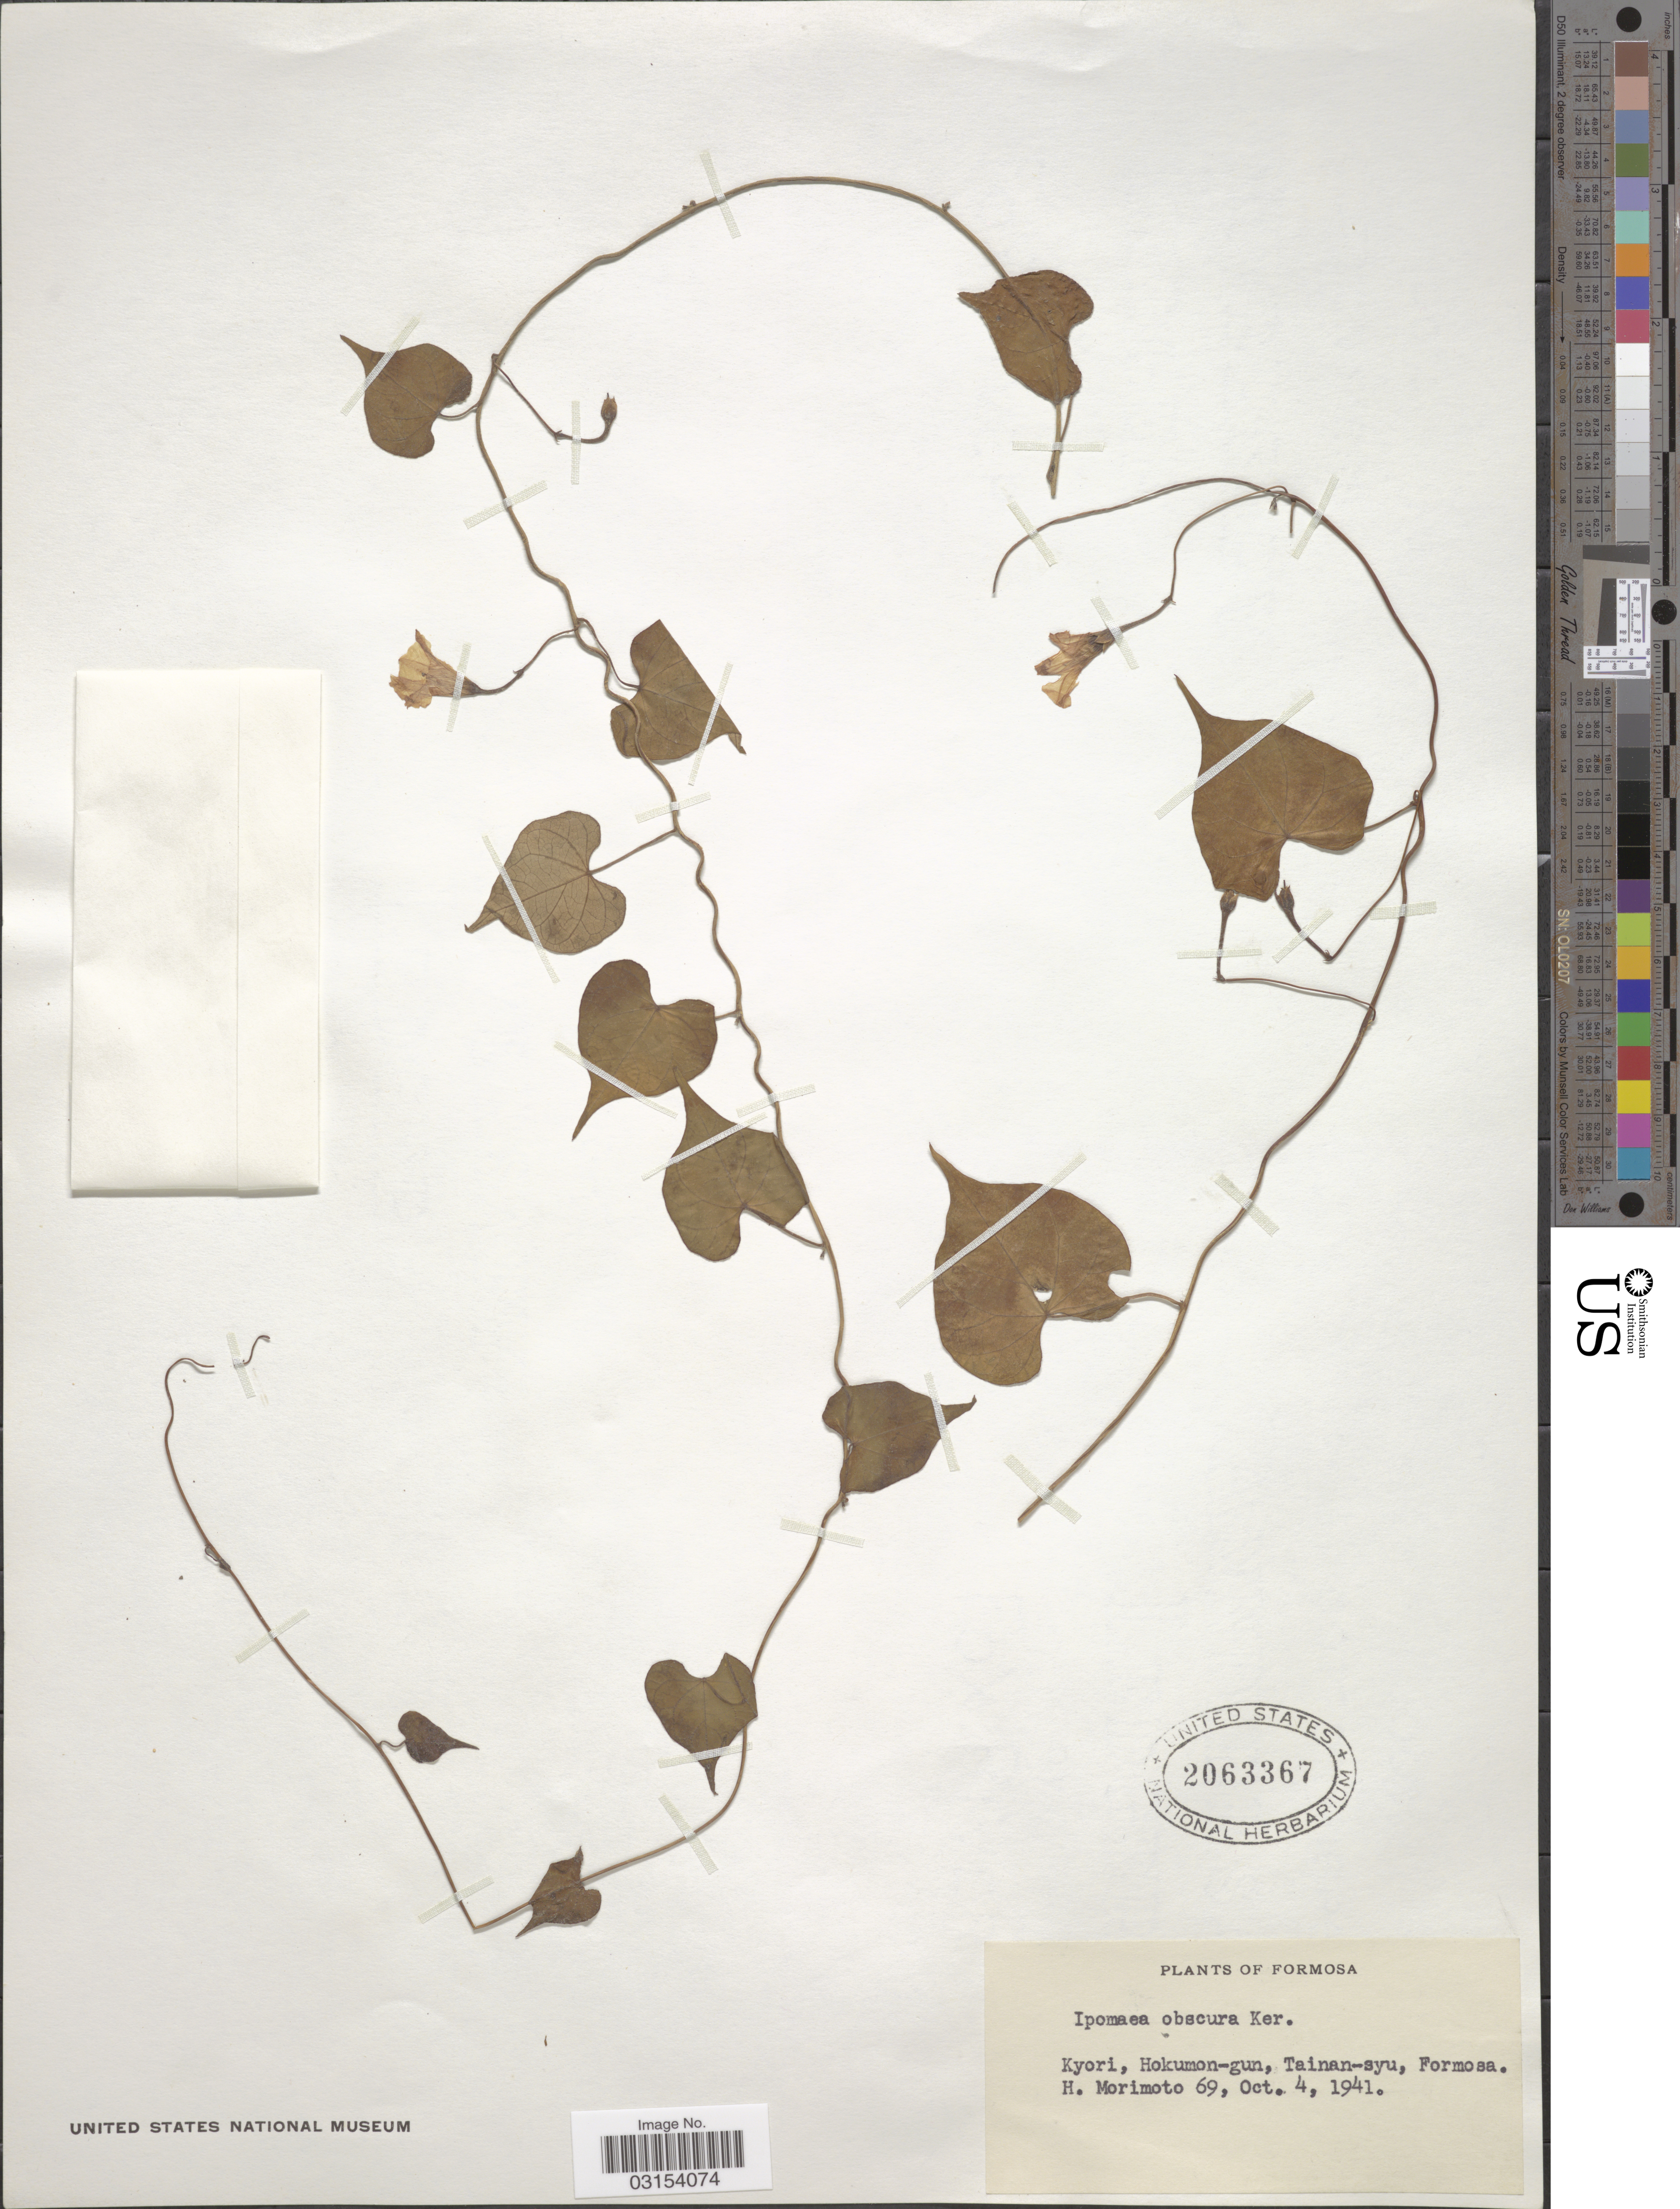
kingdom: Plantae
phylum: Tracheophyta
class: Magnoliopsida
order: Solanales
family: Convolvulaceae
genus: Ipomoea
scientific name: Ipomoea obscura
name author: (L.) Ker Gawl.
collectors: H. Morimoto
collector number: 69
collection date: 1941-10-04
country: Taiwan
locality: Formosa, Kyori, Hokumon-gun, Tainan-syu, Formosa.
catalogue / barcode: US 2063367